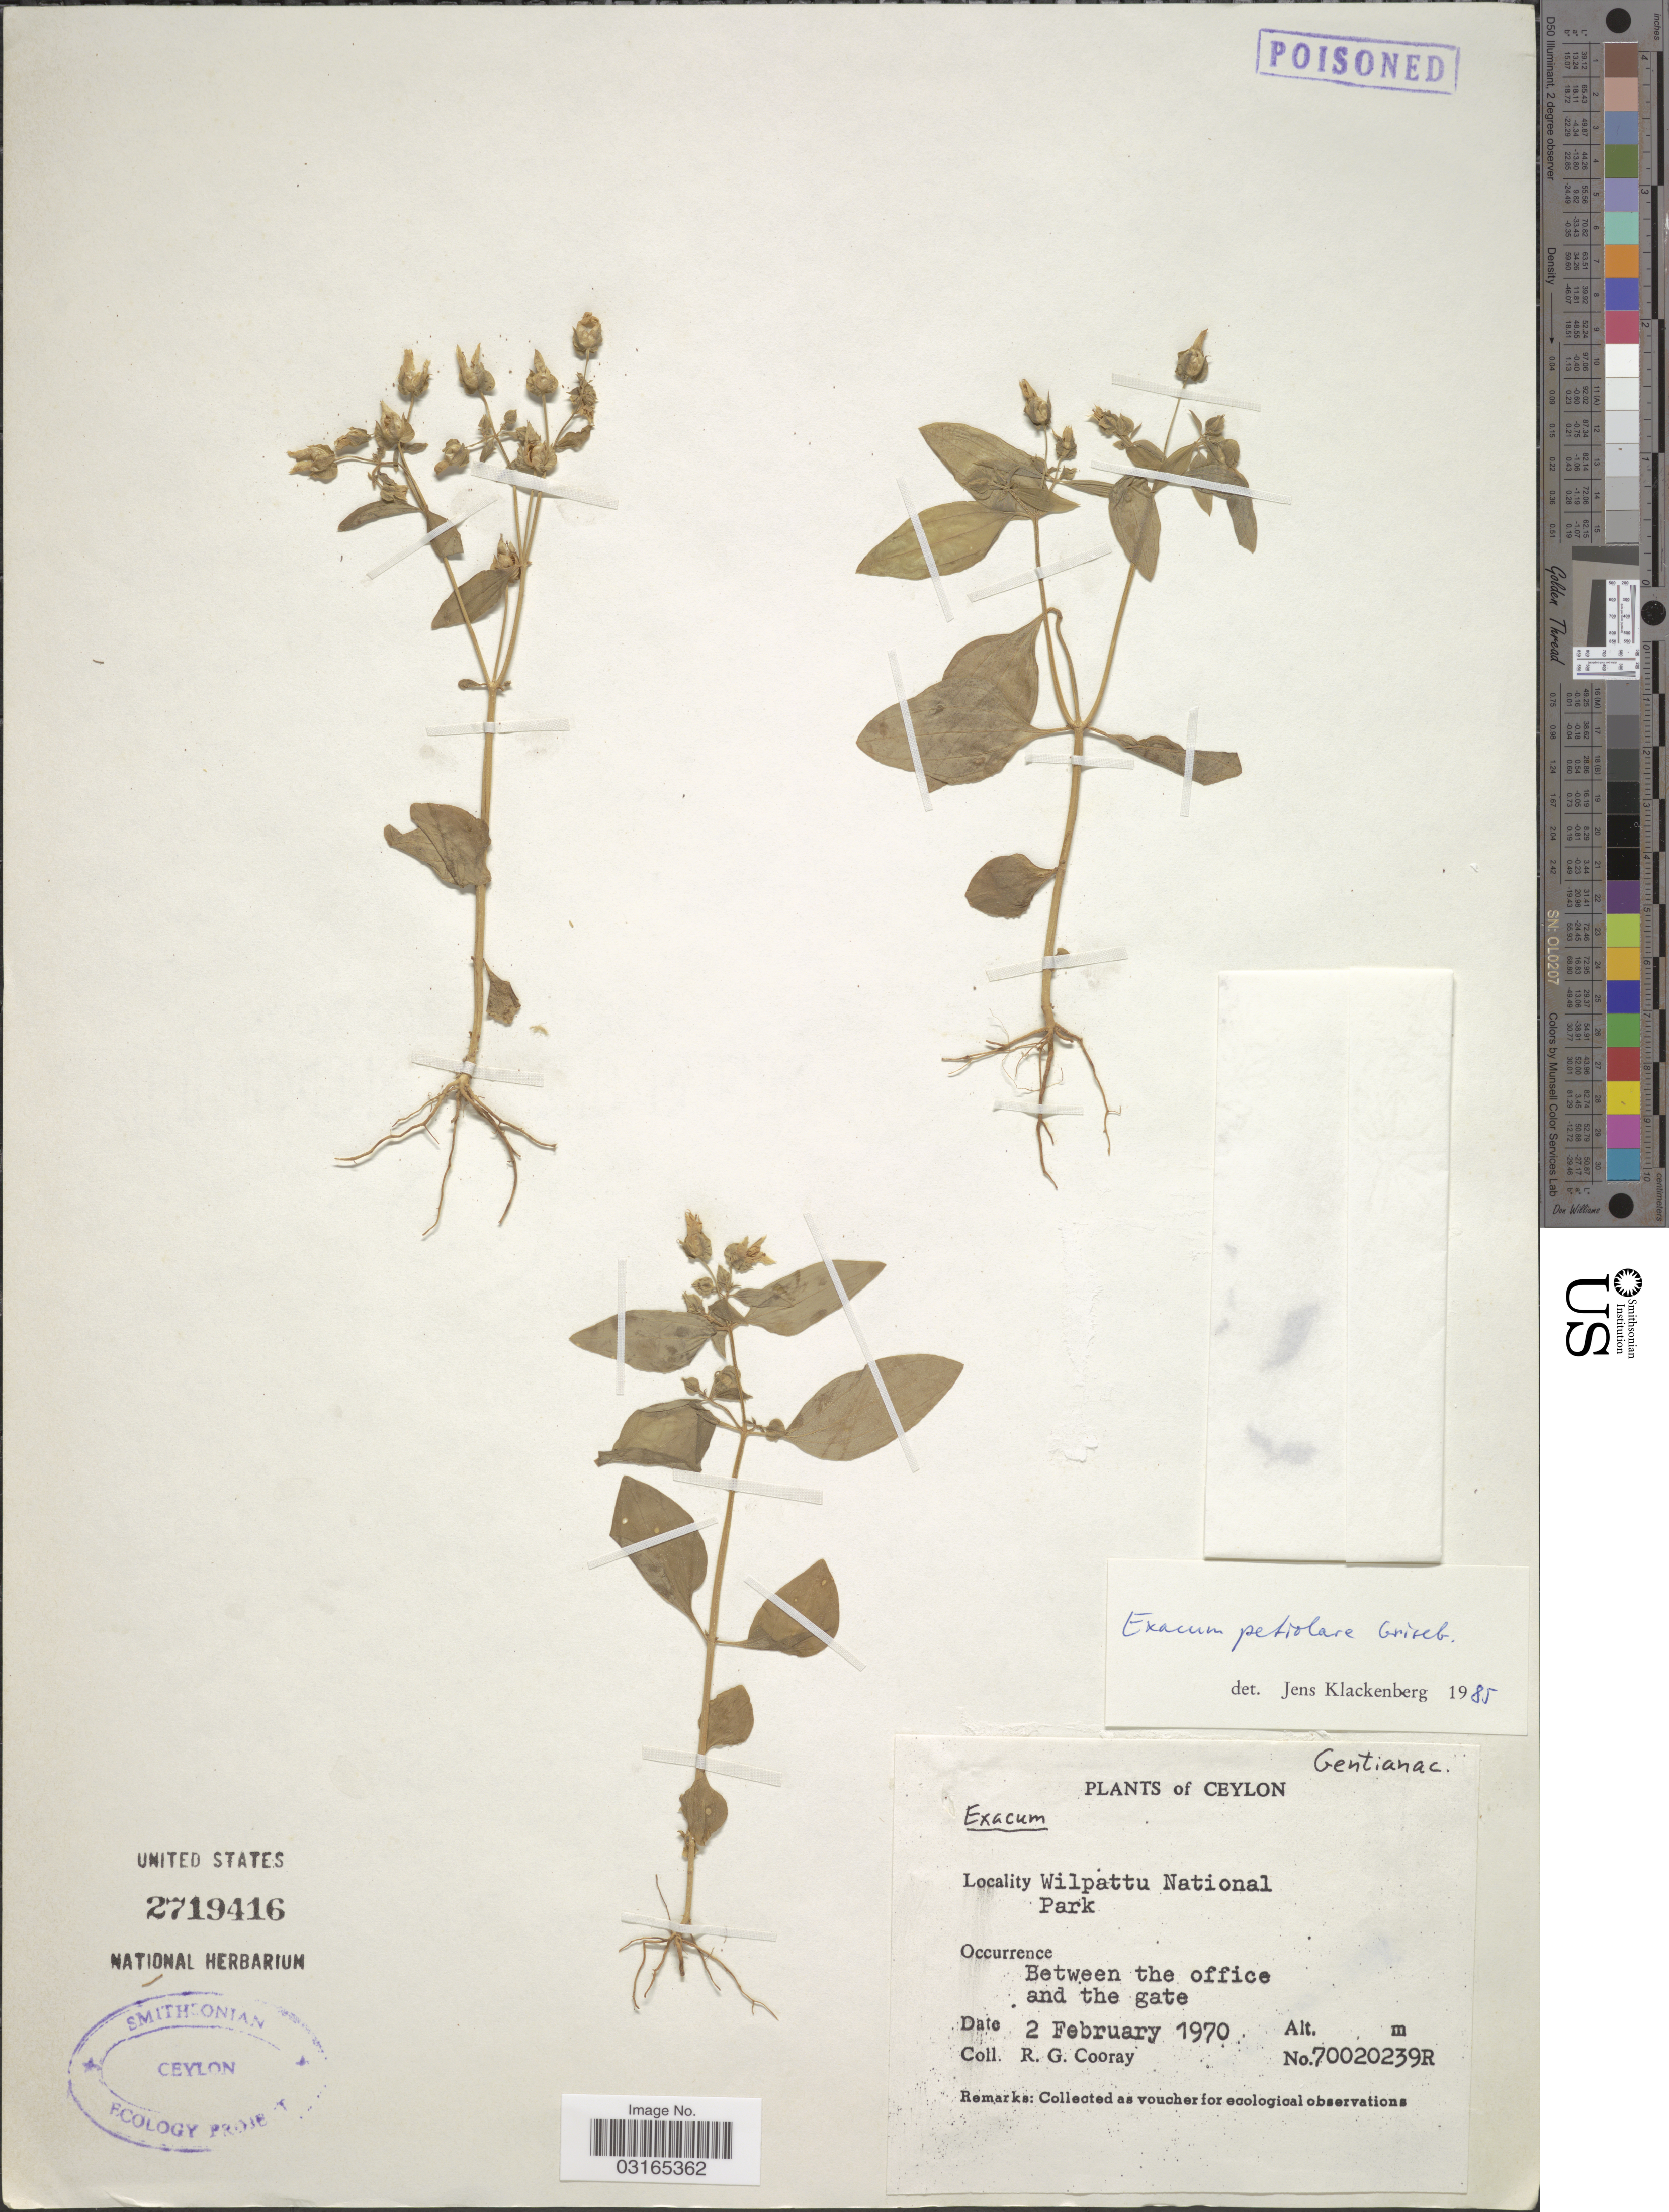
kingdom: Plantae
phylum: Tracheophyta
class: Magnoliopsida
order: Gentianales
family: Gentianaceae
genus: Exacum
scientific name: Exacum petiolare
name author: Griseb.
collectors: R. Cooray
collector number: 70020239R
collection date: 1970-02-02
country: Sri Lanka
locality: Ceylon. Wilpattu National Park. Between the office and the gate.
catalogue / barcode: US 2719416